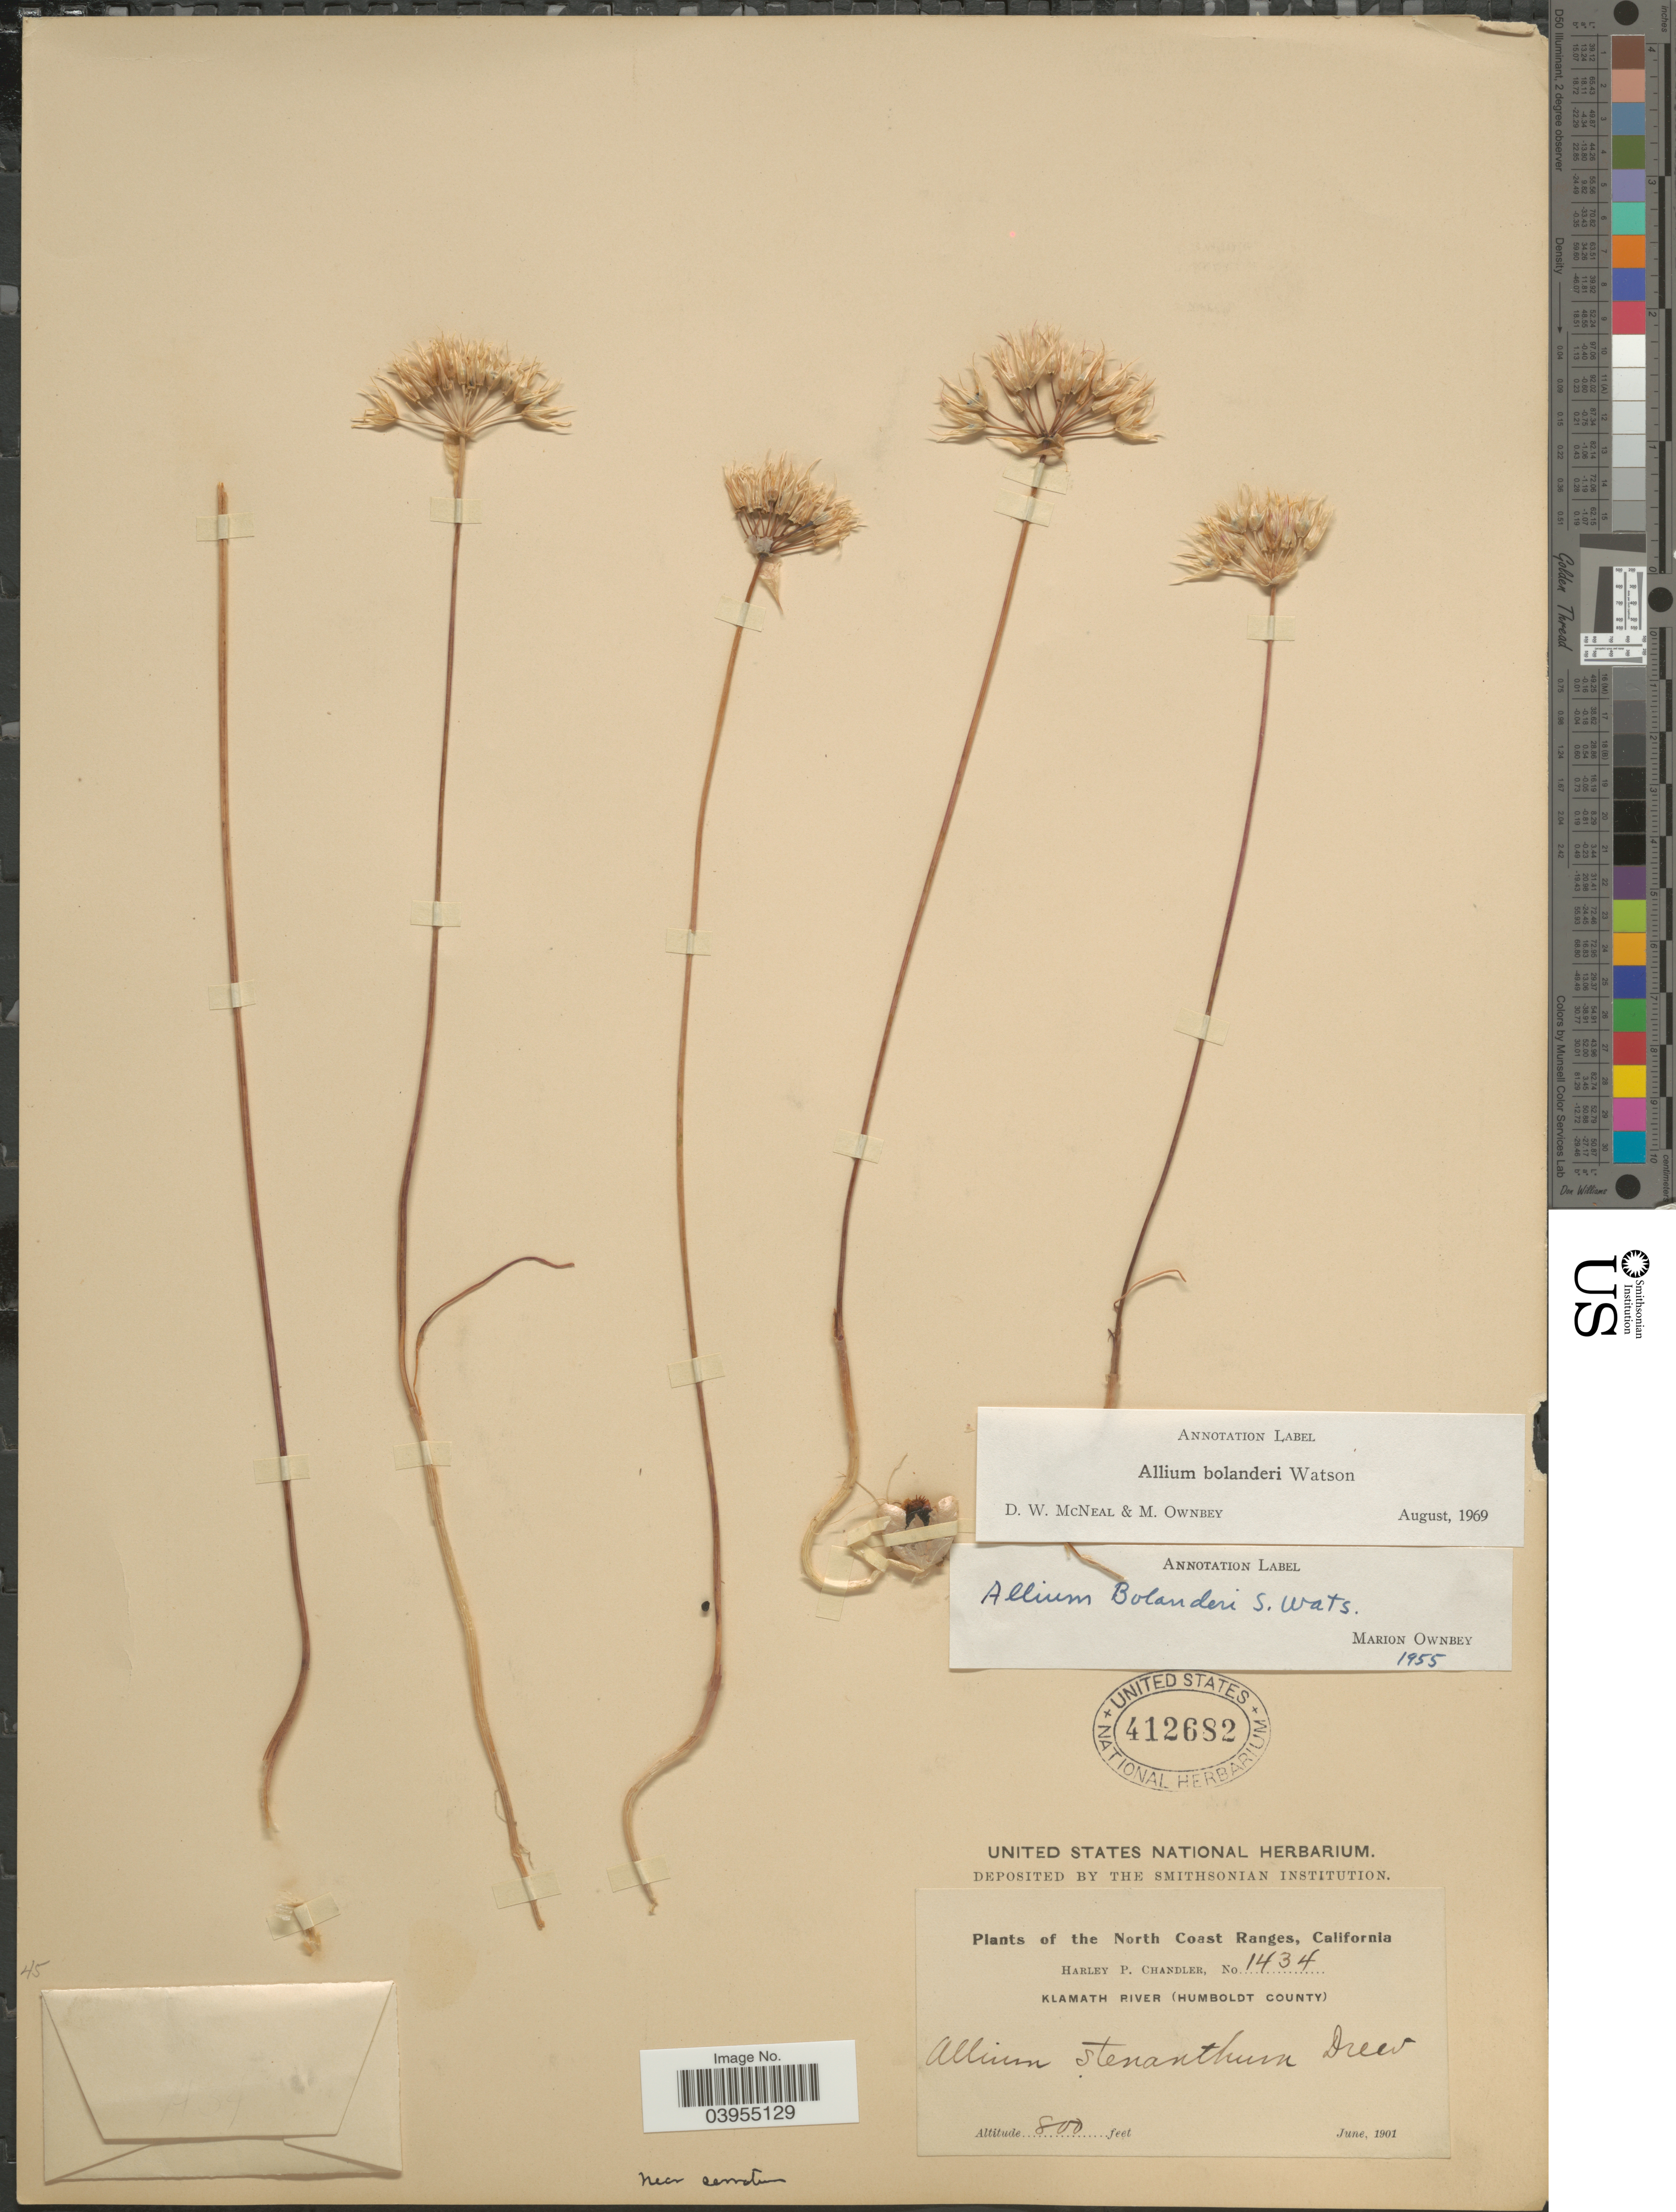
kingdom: Plantae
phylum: Tracheophyta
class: Liliopsida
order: Asparagales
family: Amaryllidaceae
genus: Allium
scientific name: Allium bolanderi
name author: S. Watson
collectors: H. Chandler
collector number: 1434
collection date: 1901-06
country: United States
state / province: California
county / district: Humboldt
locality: The North Coast Ranges. Klamath River (Humboldt County).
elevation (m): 244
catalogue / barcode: US 412682